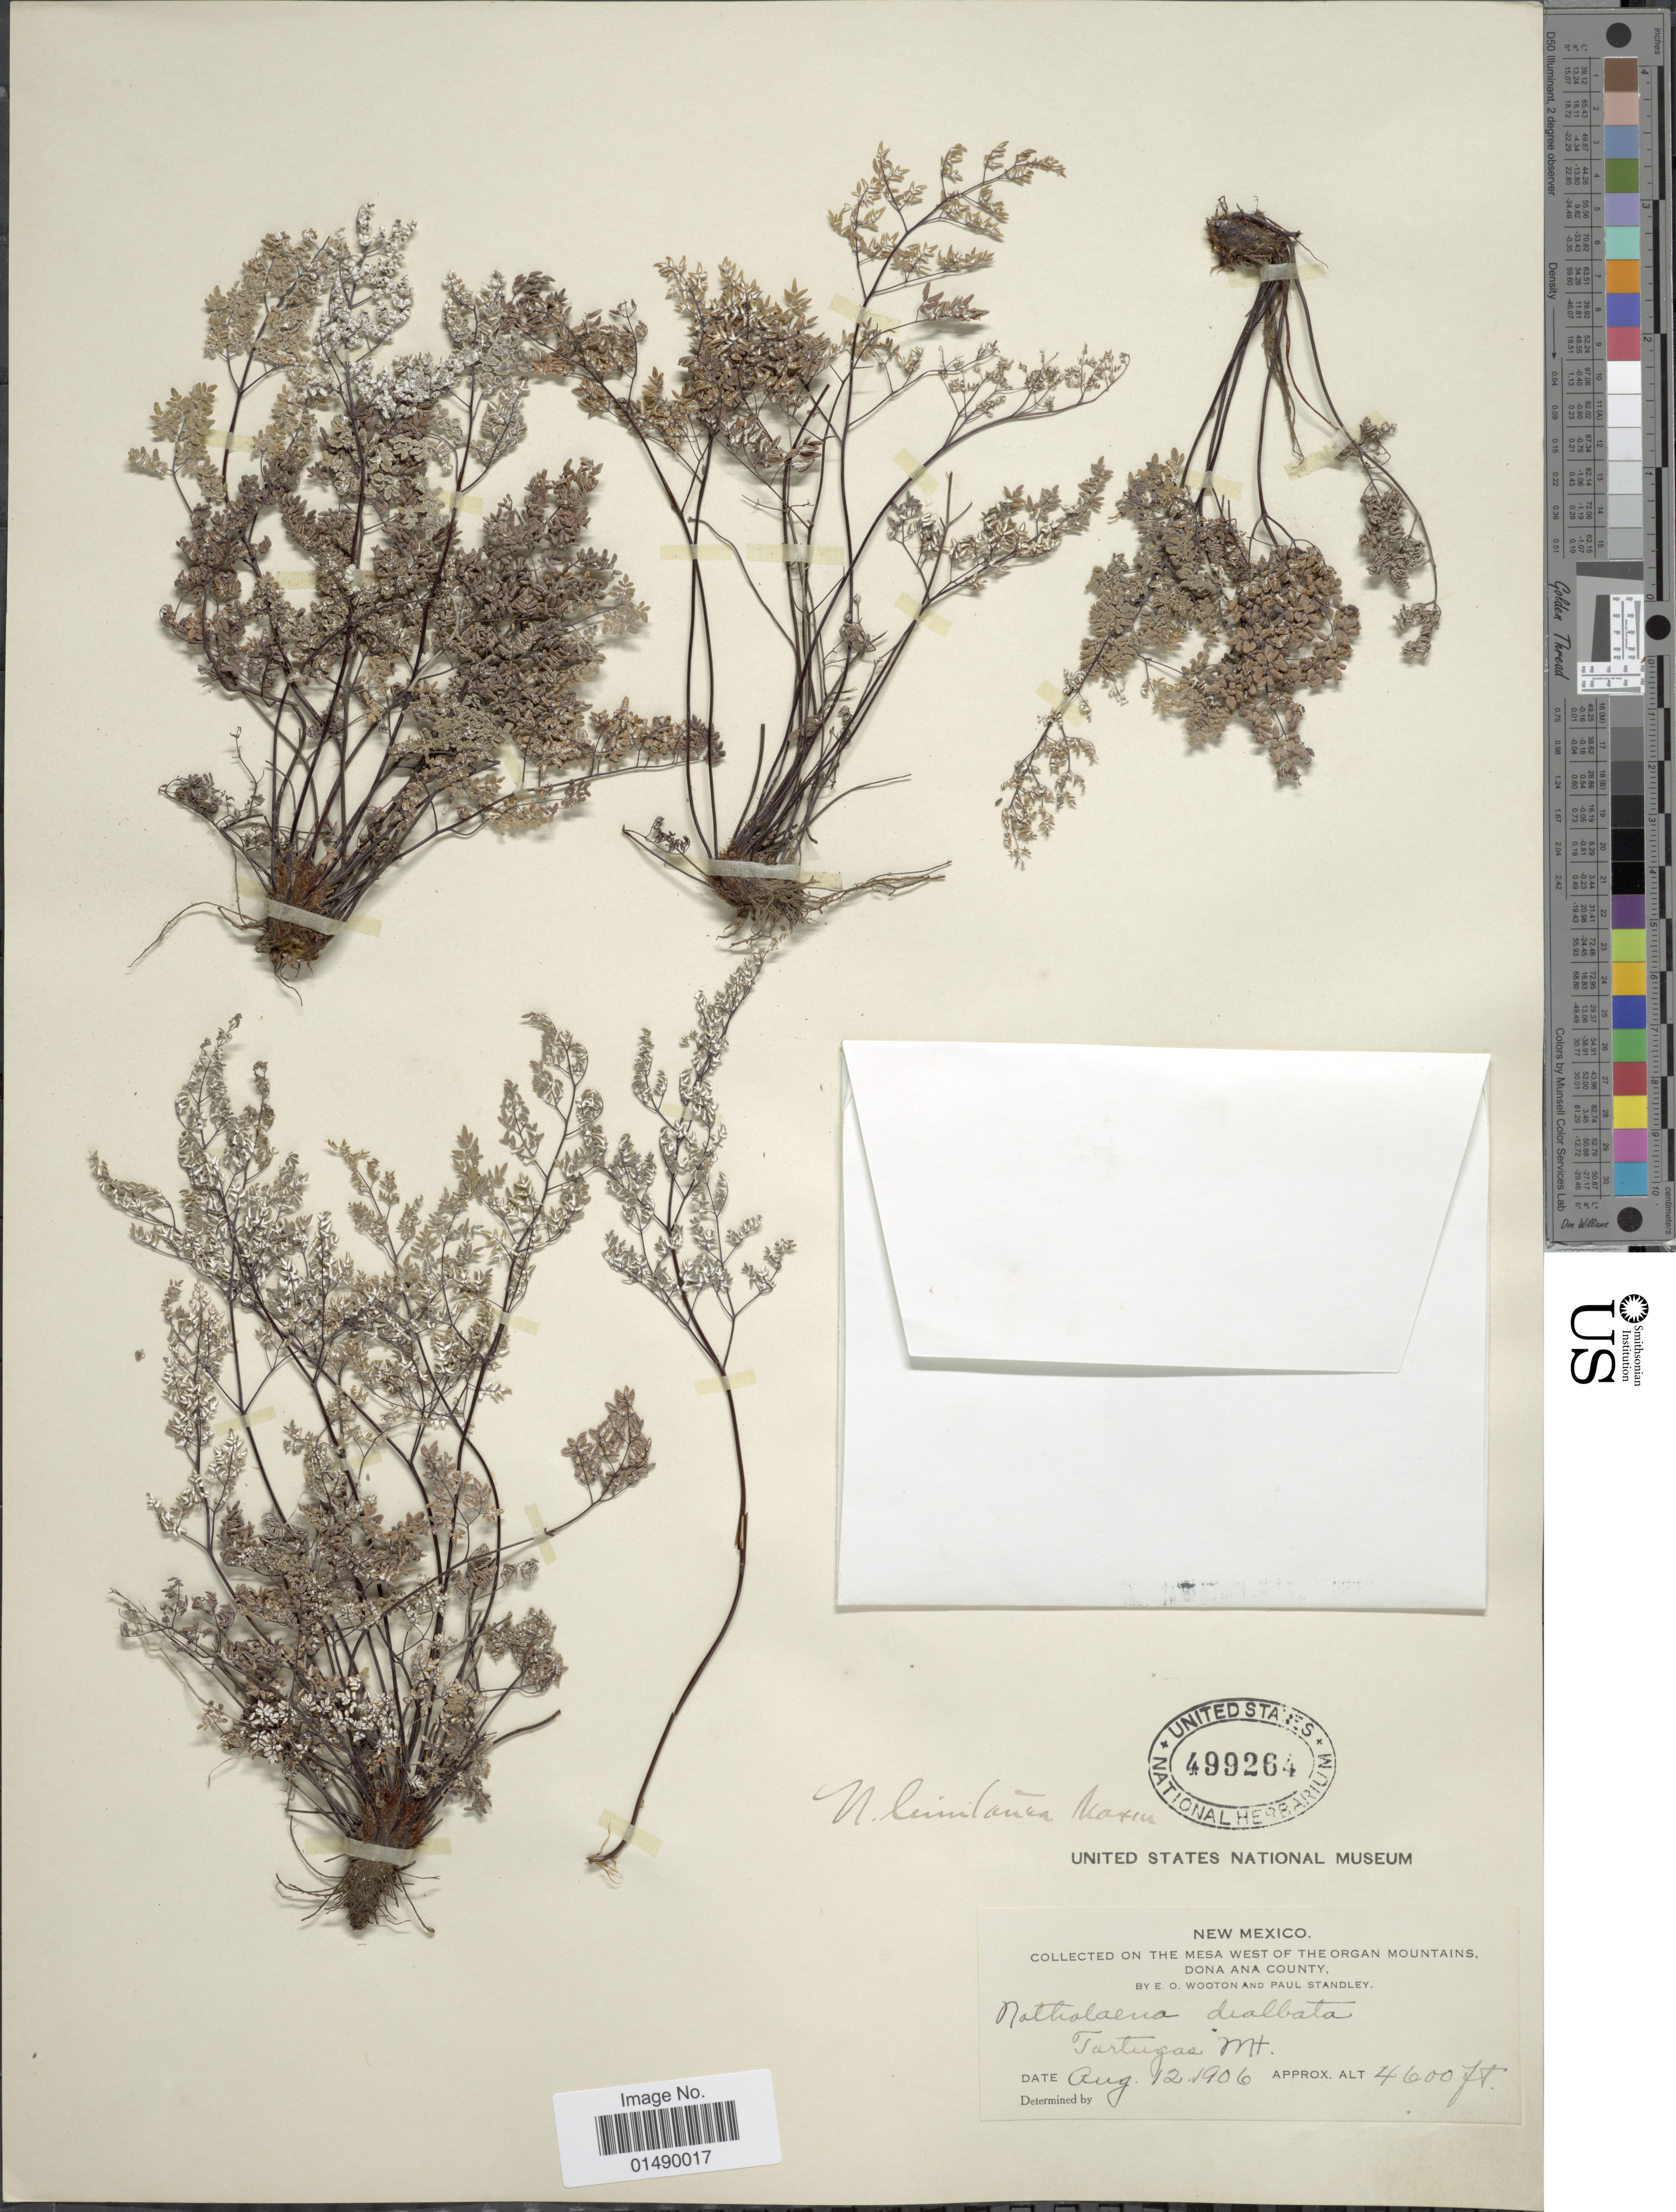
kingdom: Plantae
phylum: Tracheophyta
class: Polypodiopsida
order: Polypodiales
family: Pteridaceae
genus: Argyrochosma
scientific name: Argyrochosma limitanea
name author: (Maxon) Windham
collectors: E. O. Wooton & P. C. Standley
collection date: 1906-08-12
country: United States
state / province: New Mexico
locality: New Mexico, the Mesa West of the Organ Mountains, Dona Ana County, Tartugas Mt.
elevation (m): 1402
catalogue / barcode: US 499264